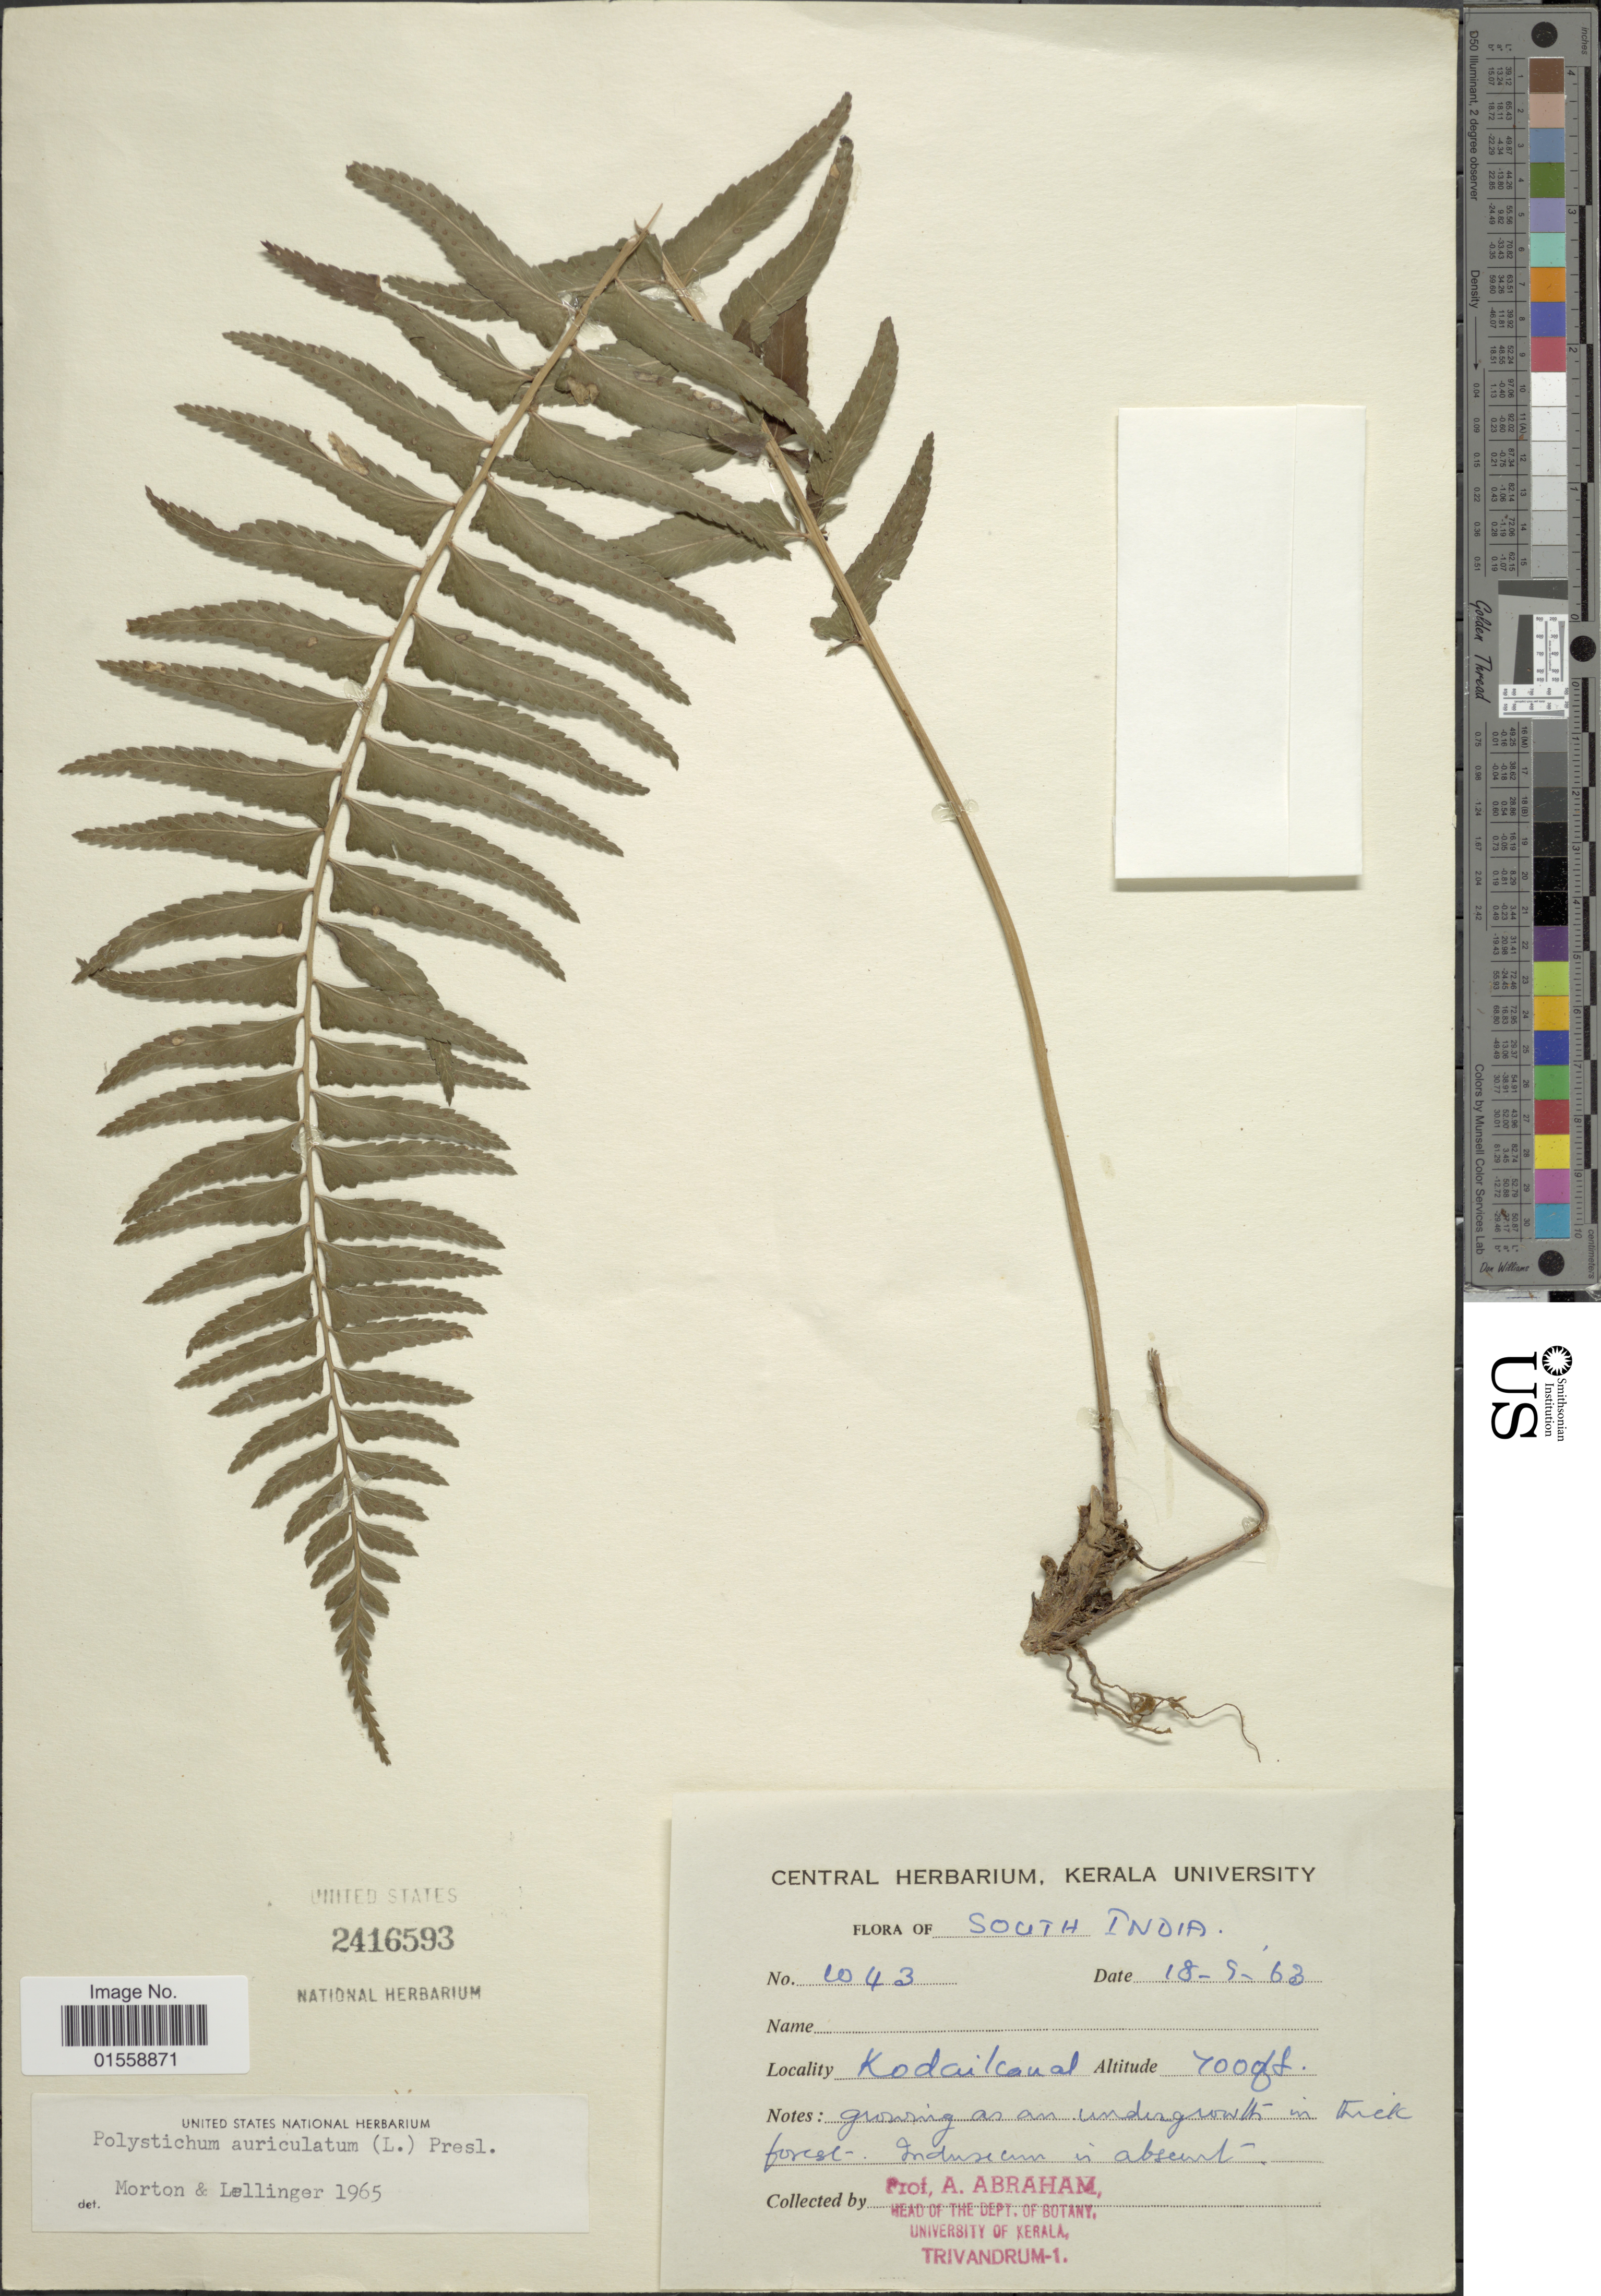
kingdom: Plantae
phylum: Tracheophyta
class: Polypodiopsida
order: Polypodiales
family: Dryopteridaceae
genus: Polystichum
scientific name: Polystichum auriculatum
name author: (L.) C. Presl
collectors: A. Abraham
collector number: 1043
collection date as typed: Transcribed d/m/y: 18/9/63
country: India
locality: South India, Kodaikanal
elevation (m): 2134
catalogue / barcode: US 2416593